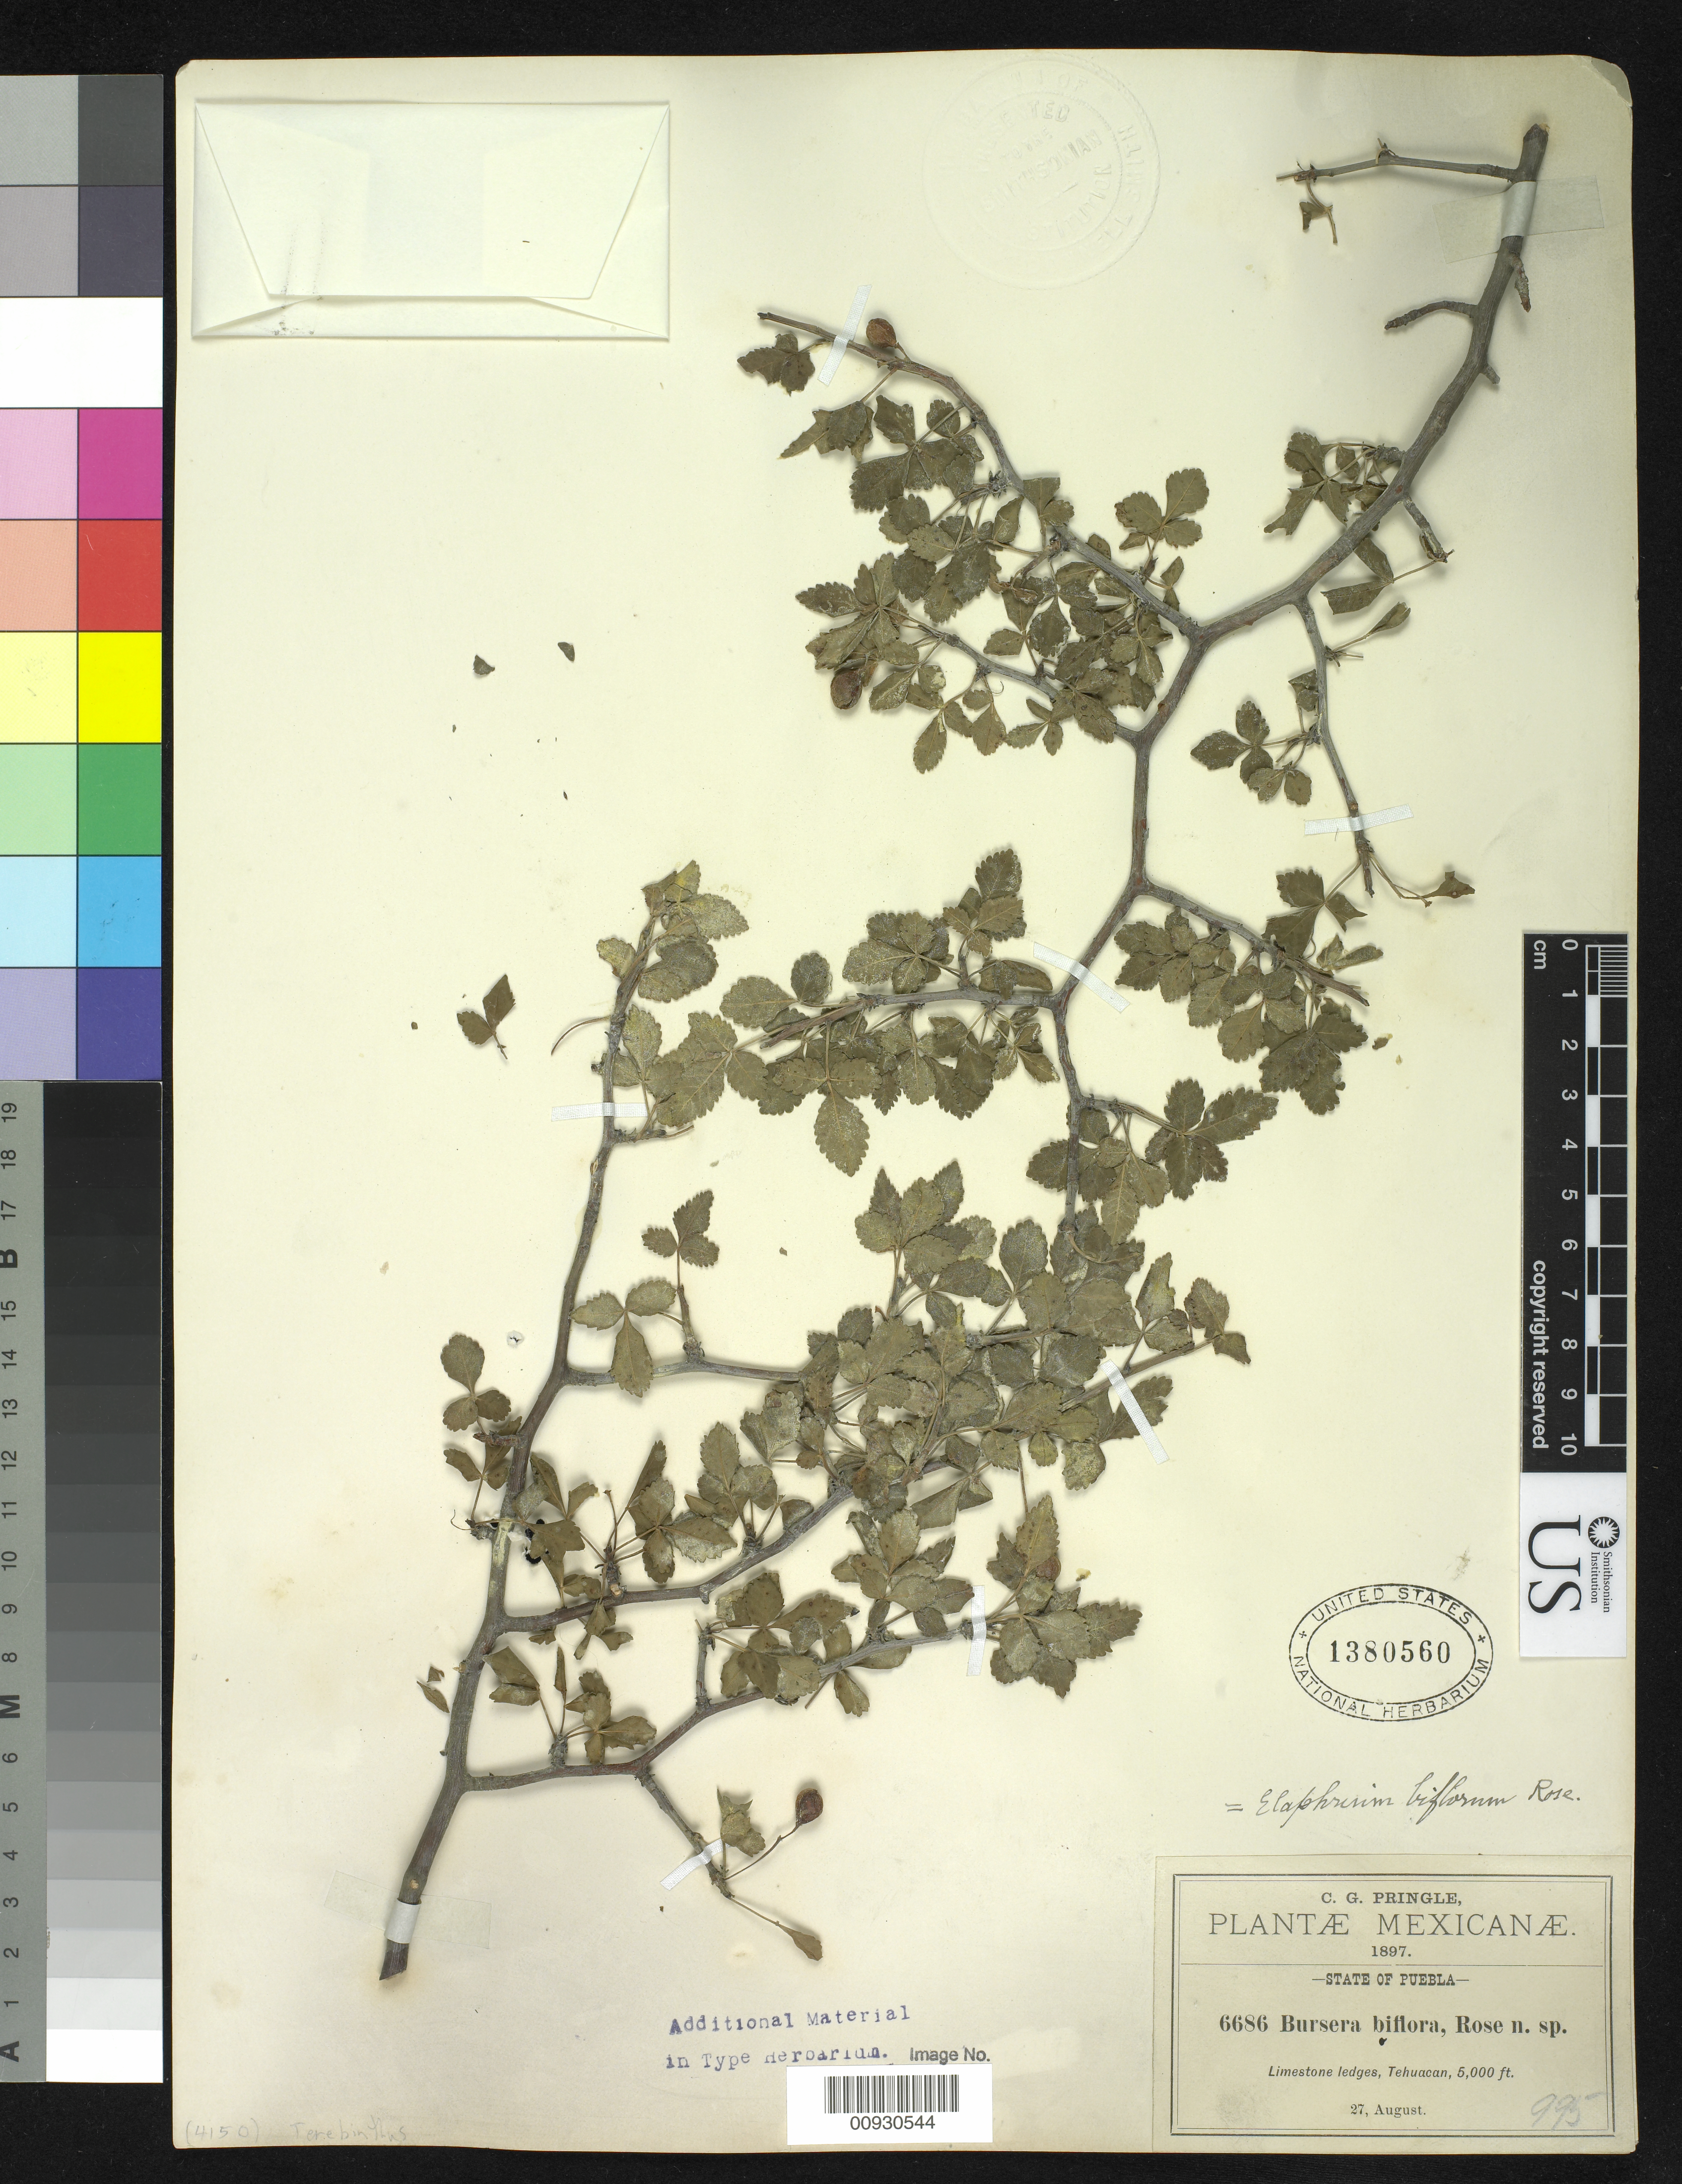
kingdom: Plantae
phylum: Tracheophyta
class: Magnoliopsida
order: Sapindales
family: Burseraceae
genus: Bursera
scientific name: Bursera biflora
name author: Standl.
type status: Isotype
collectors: C. G. Pringle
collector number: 6686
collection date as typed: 27 Aug 1897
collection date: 1897-08-27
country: Mexico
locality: Tehuacan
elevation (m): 1524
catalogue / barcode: US 1380560